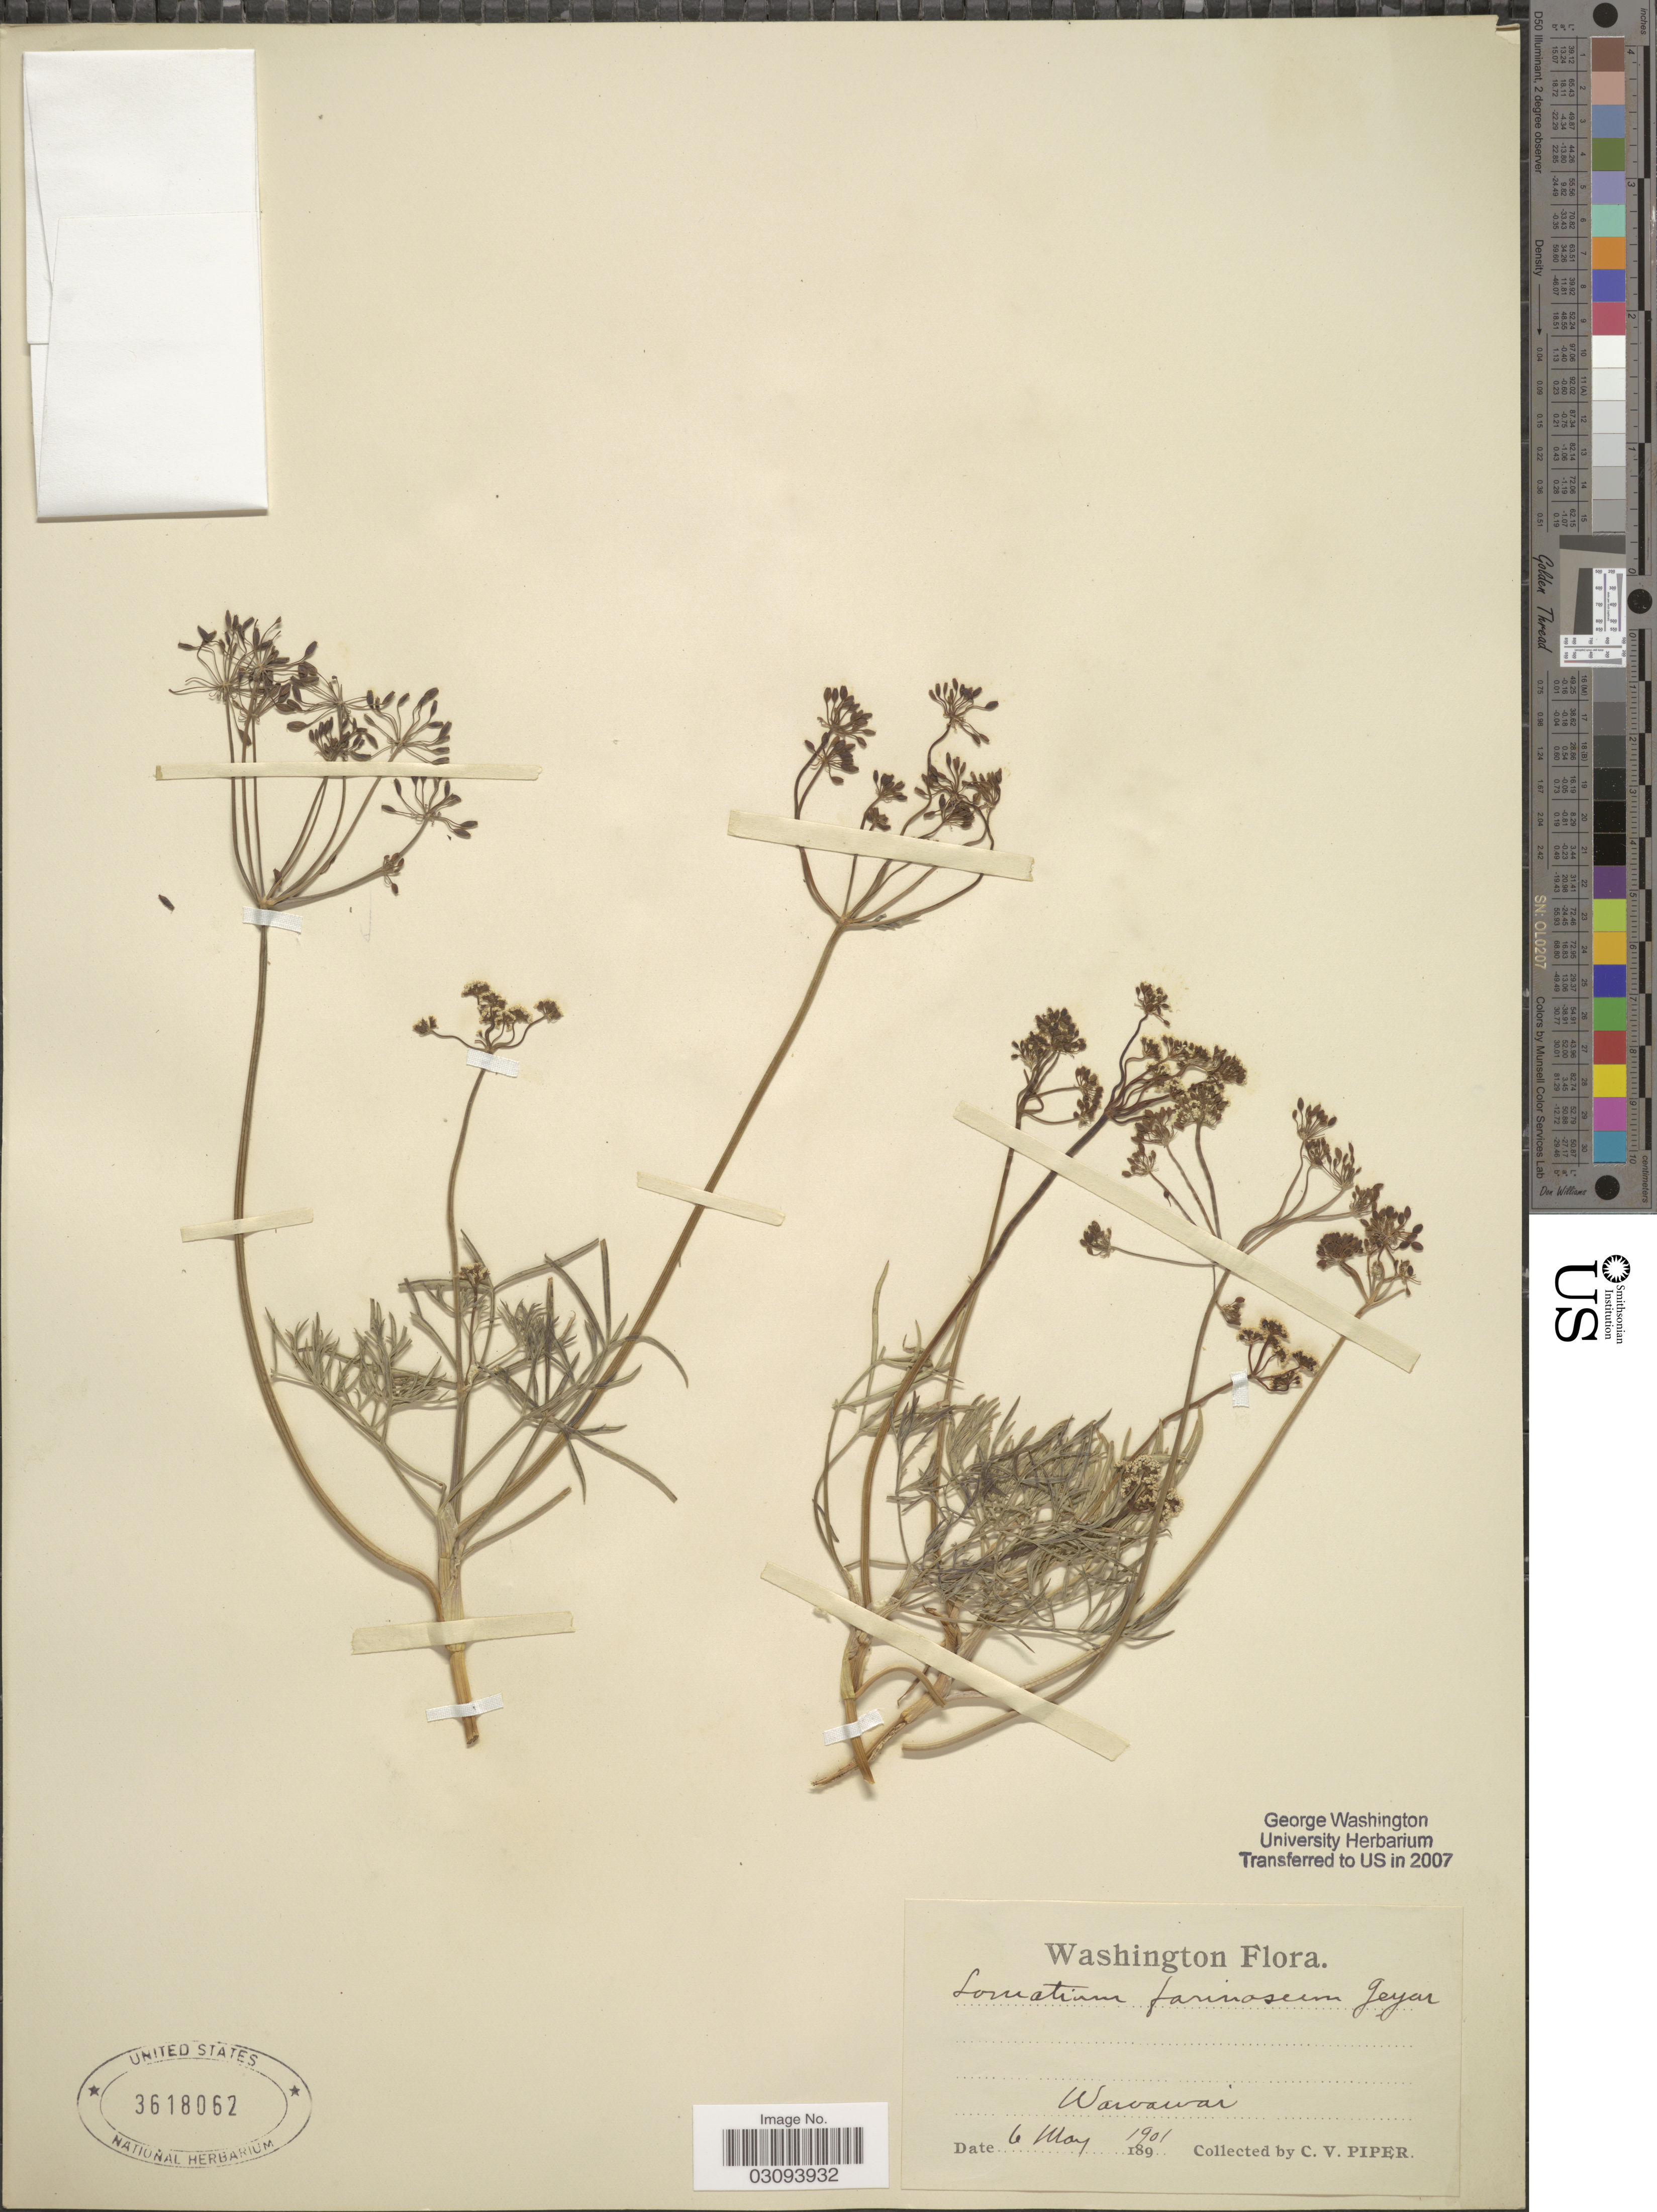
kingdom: Plantae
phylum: Tracheophyta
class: Magnoliopsida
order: Apiales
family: Apiaceae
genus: Lomatium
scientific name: Lomatium farinosum var. farinosum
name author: (Geyer) J.M. Coult. & Rose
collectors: C. V. Piper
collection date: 1901-05-06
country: United States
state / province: Washington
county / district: Whitman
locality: Wawawai.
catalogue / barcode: US 3618062